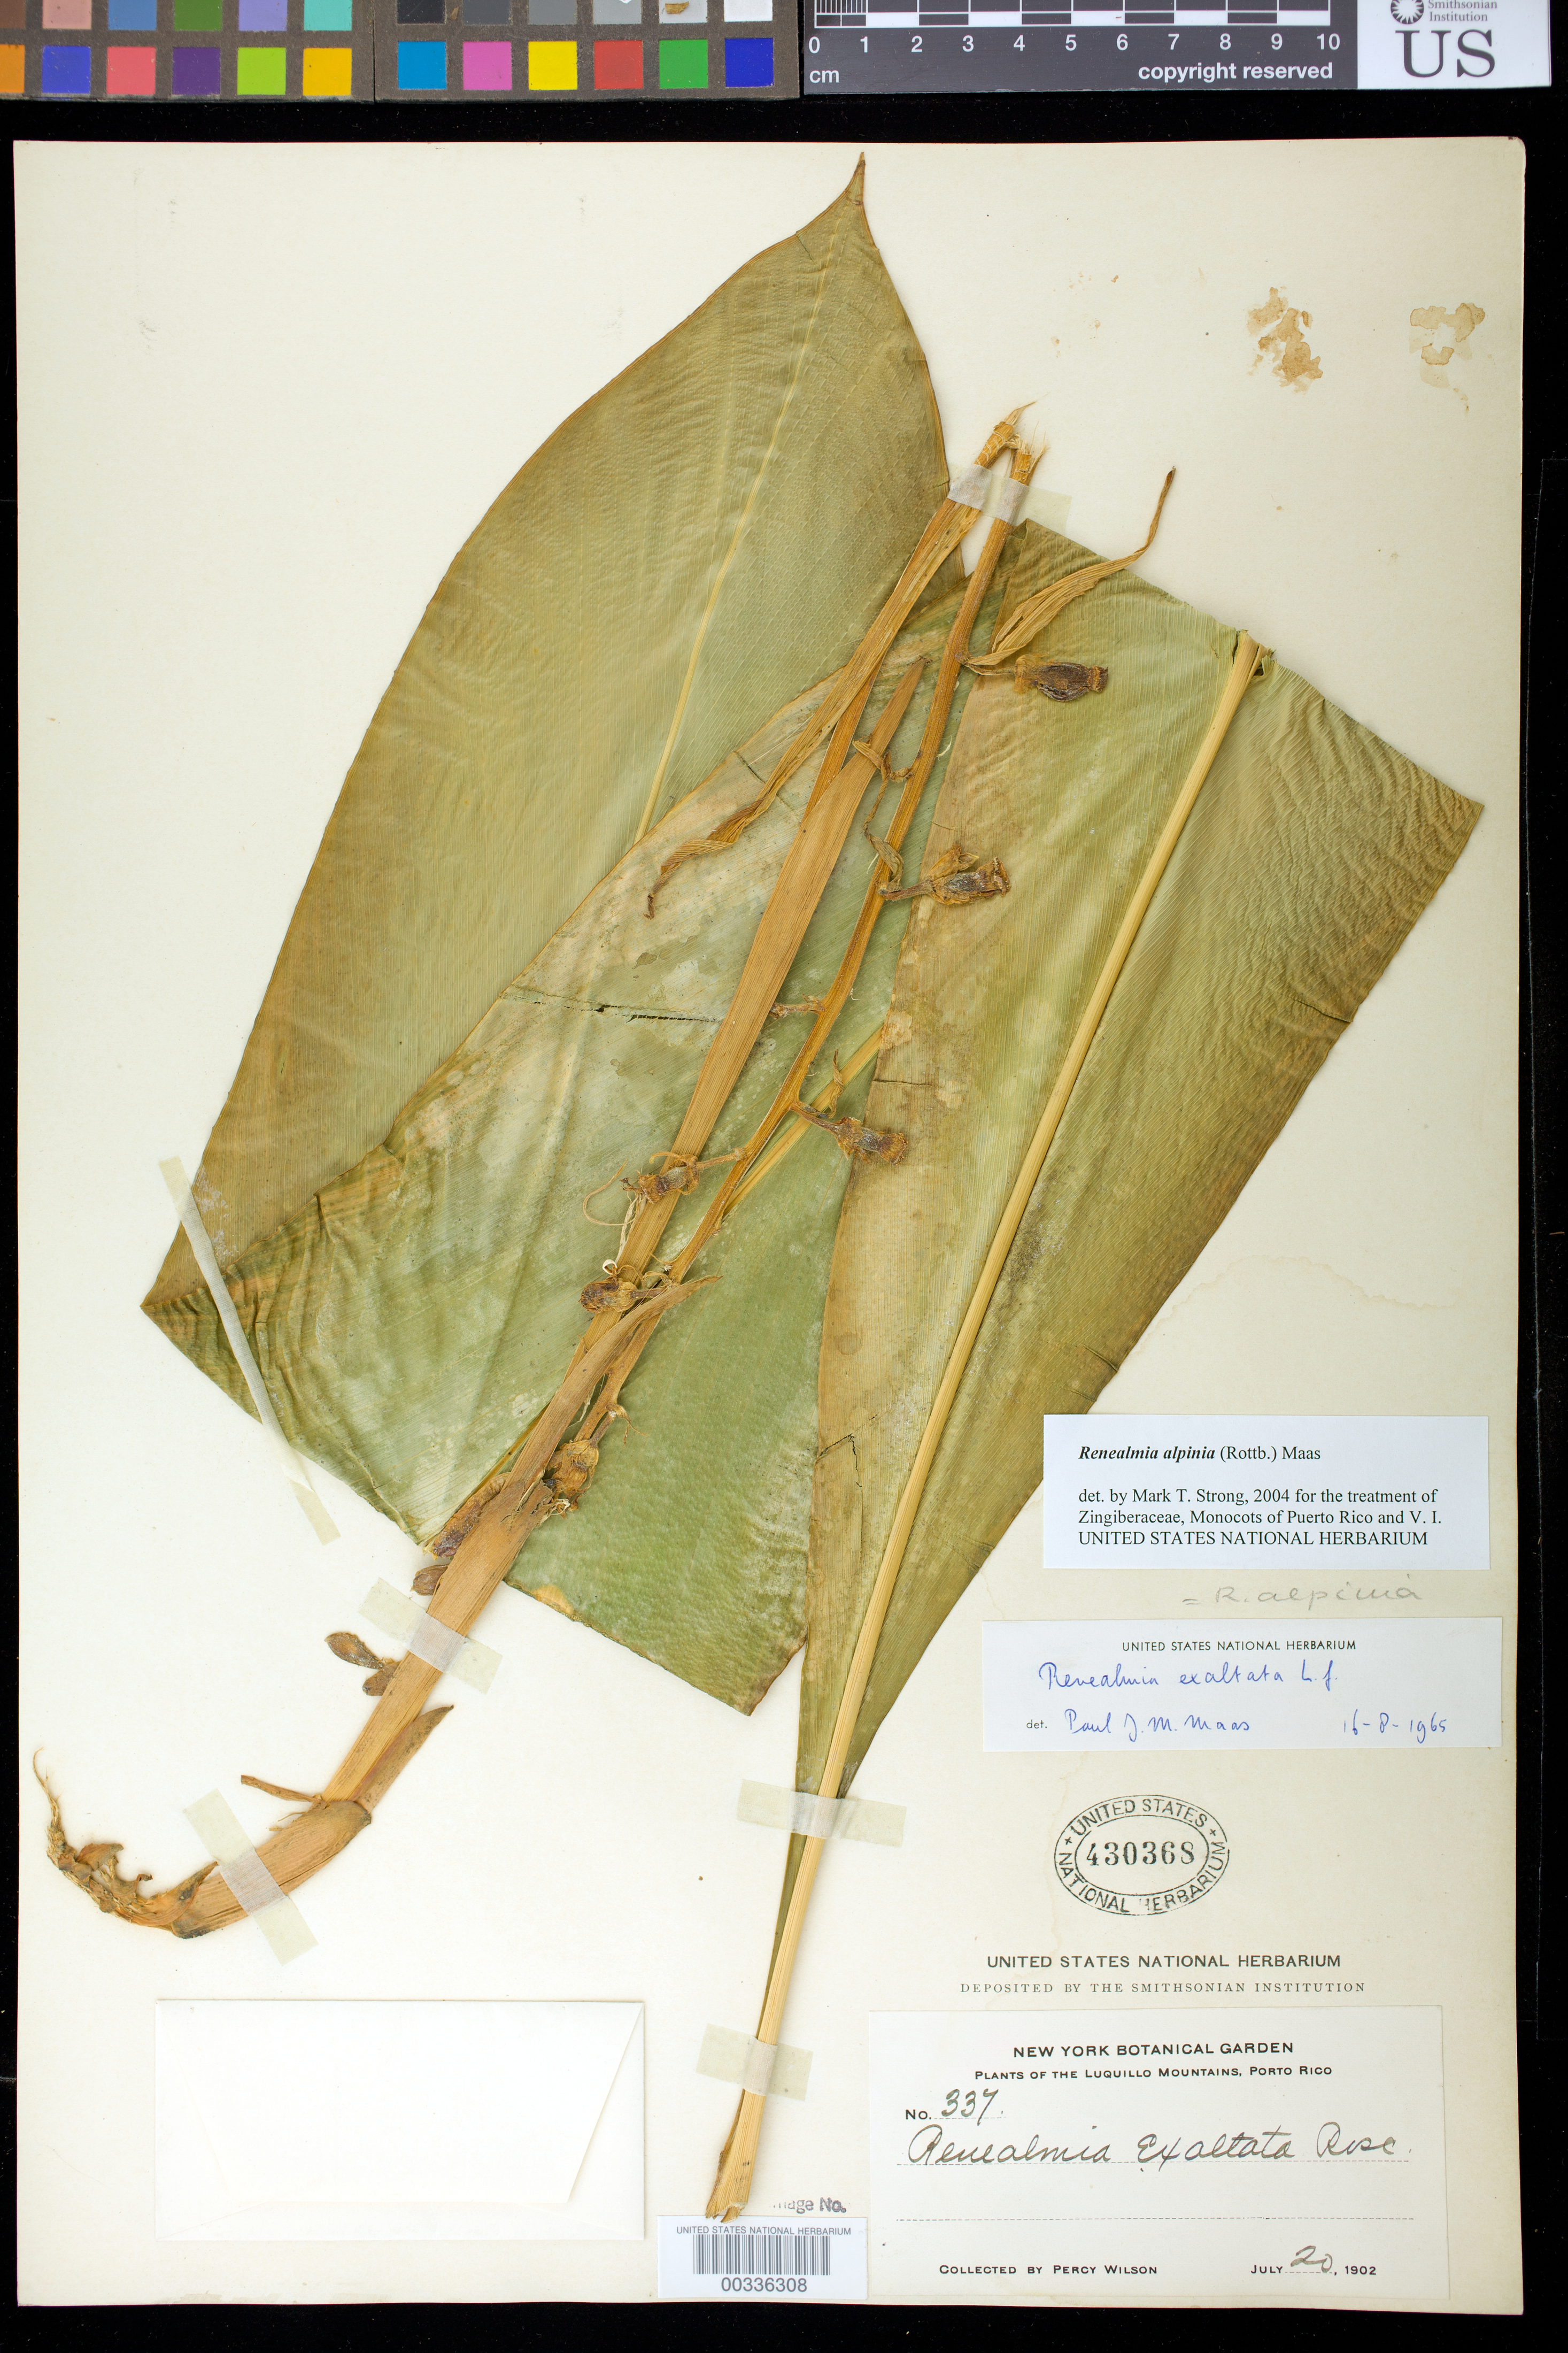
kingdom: Plantae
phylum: Tracheophyta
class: Liliopsida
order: Zingiberales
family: Zingiberaceae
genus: Renealmia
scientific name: Renealmia alpinia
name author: (Rottb.) Maas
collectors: P. Wilson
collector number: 337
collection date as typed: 20 Jul 1902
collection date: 1902-07-20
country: Puerto Rico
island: Greater Antilles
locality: Plants of the Luquillo Mountains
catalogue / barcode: US 430368